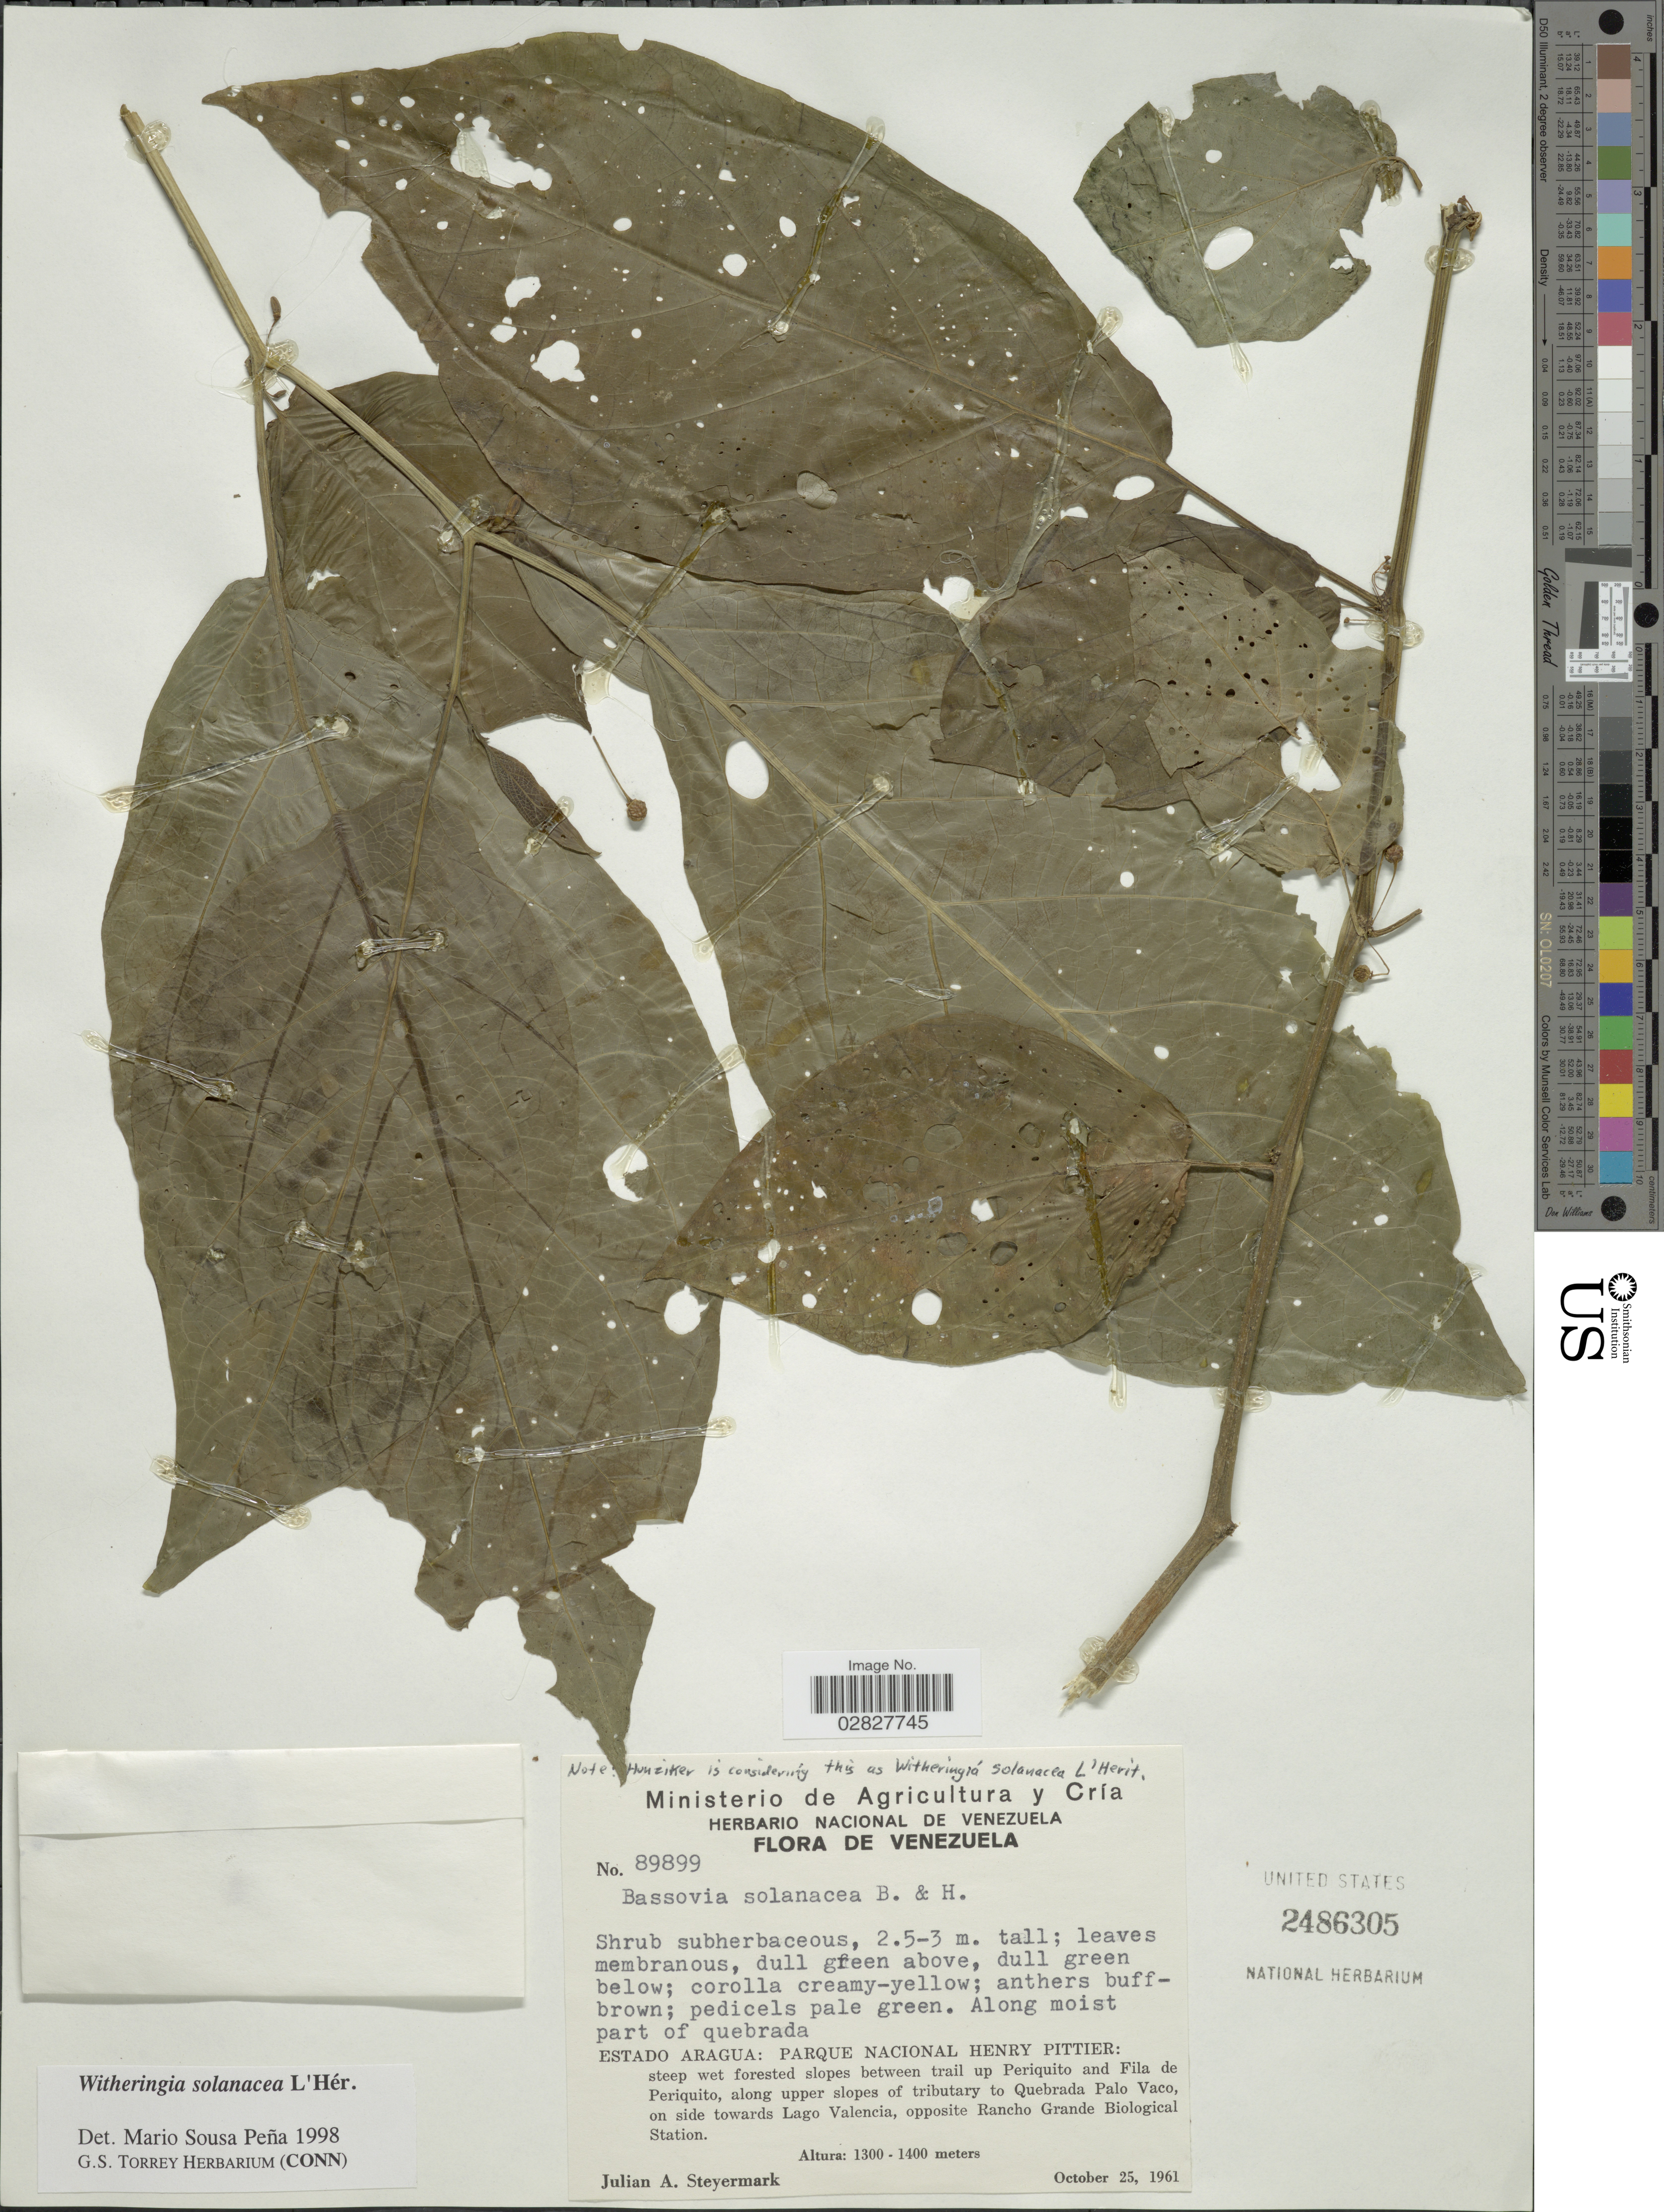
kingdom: Plantae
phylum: Tracheophyta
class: Magnoliopsida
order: Solanales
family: Solanaceae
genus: Witheringia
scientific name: Witheringia solanacea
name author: L'Hér.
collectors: J. Steyermark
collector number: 89899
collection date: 1961-10-25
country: Venezuela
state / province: Aragua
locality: Parque Nacional Henry Pittier: steep wet forested slopes between trail up Periquito and Fila de Periquito, along upper slopes of tributary to Quebrada Palo Vaco, on side towards Lago Valencia, opposite Rancho Grande Biological Station.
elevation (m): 1300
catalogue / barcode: US 2486305